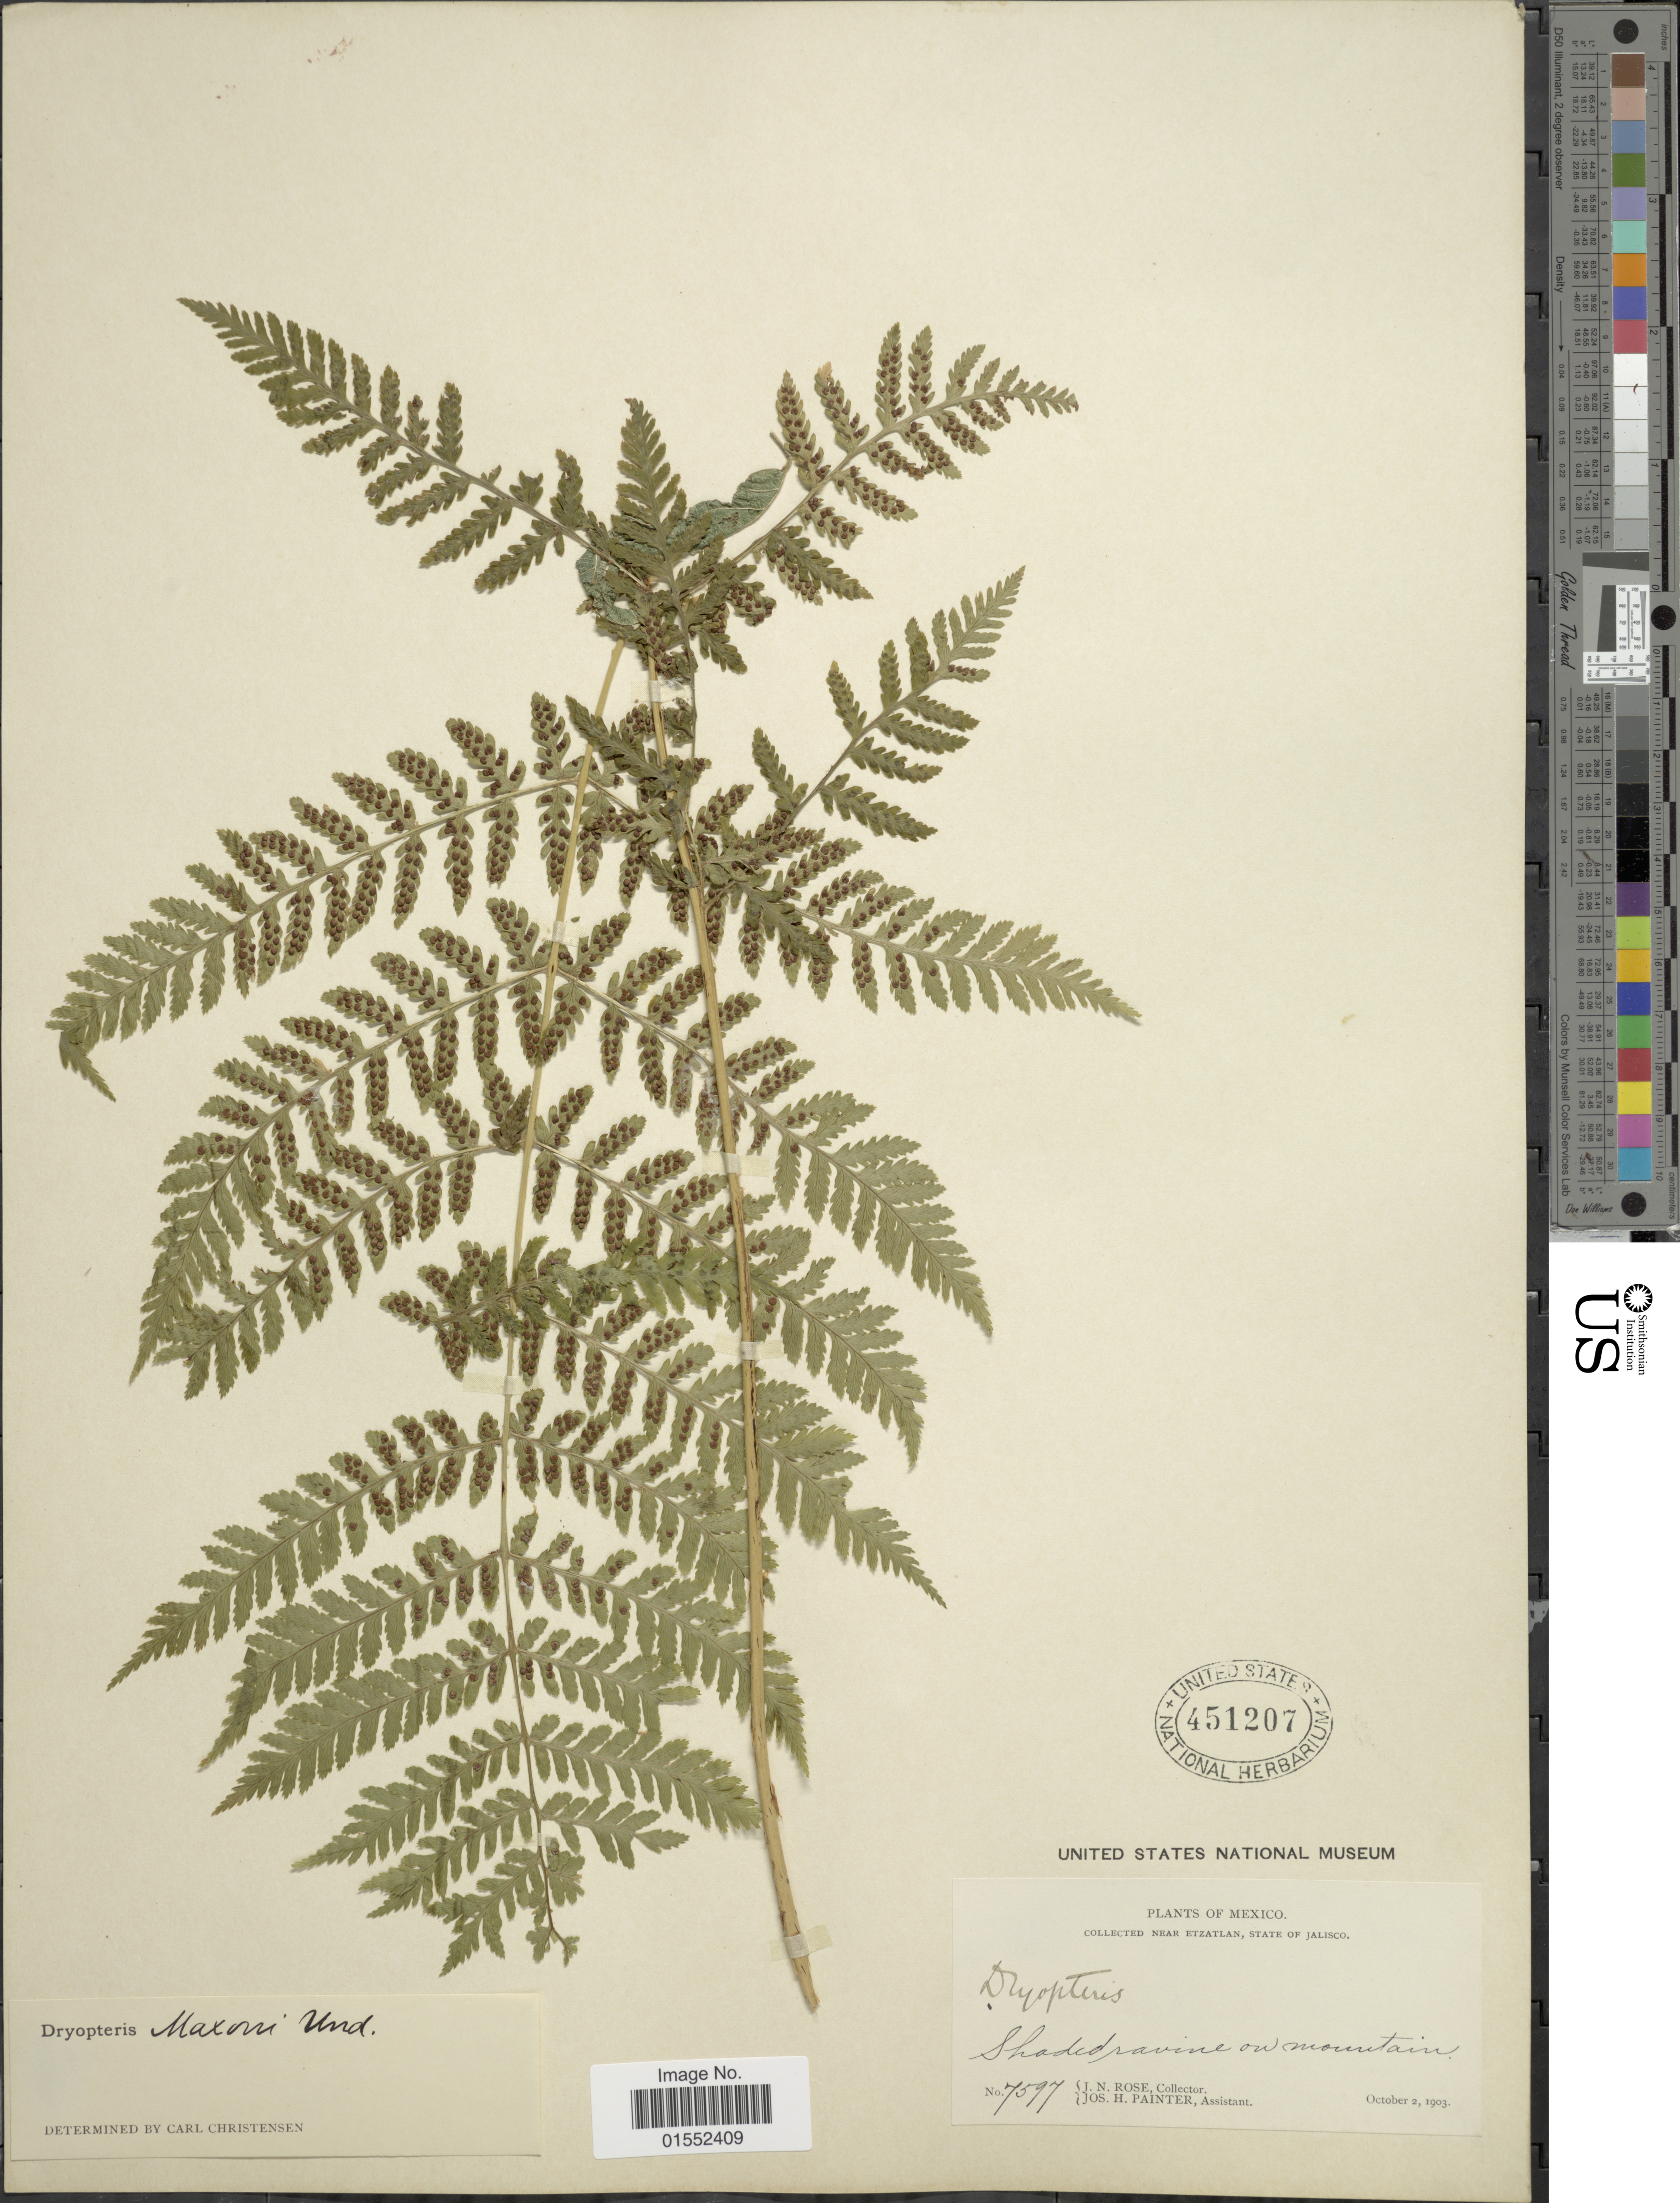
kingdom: Plantae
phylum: Tracheophyta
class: Polypodiopsida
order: Polypodiales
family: Dryopteridaceae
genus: Dryopteris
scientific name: Dryopteris maxonii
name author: Underw. & C. Chr.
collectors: J. N. Rose & J. H. Painter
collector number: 7597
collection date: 1903-10-02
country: Mexico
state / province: Jalisco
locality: Mexico. Collected near Etzatlan, State of Jalisco. Shaded ravine on mountain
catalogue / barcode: US 451207